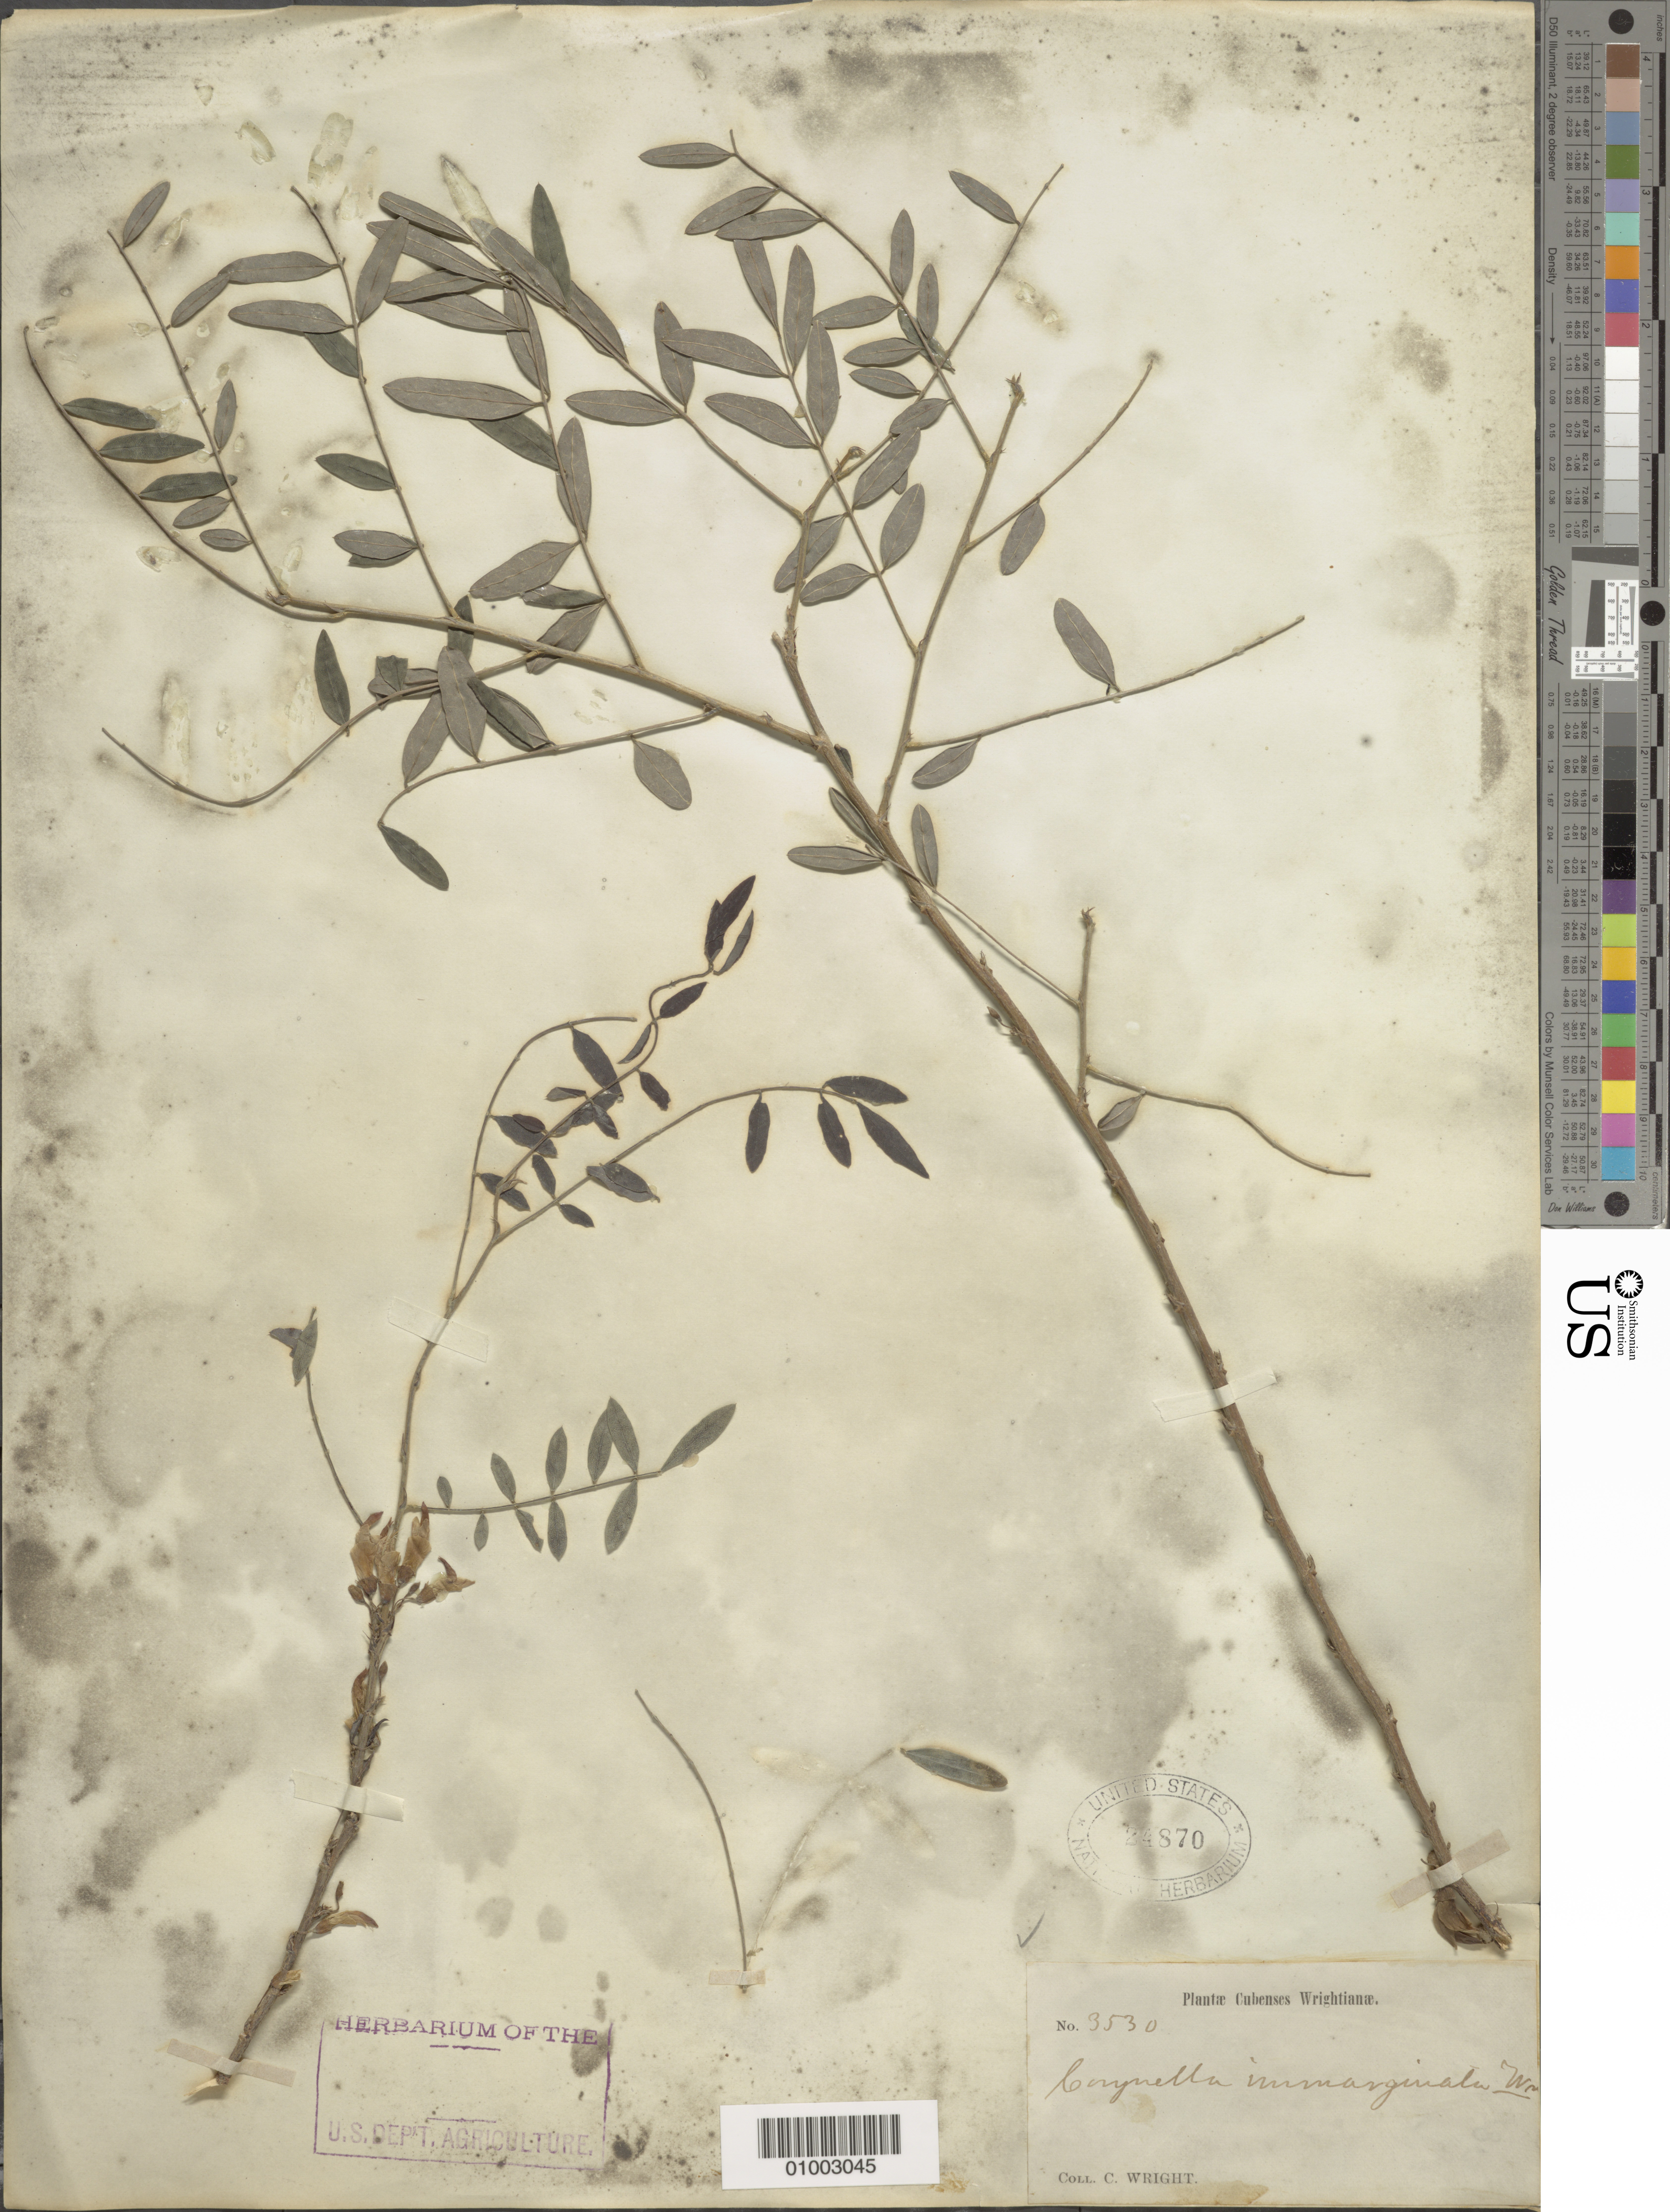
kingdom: Plantae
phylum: Tracheophyta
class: Magnoliopsida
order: Fabales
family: Fabaceae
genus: Poitea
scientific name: Poitea immarginata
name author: (C. Wright) Lavin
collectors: C. Wright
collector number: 3530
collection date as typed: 1856 to -- --- 1867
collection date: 1856/1867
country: Cuba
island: Cuba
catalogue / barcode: US 24870